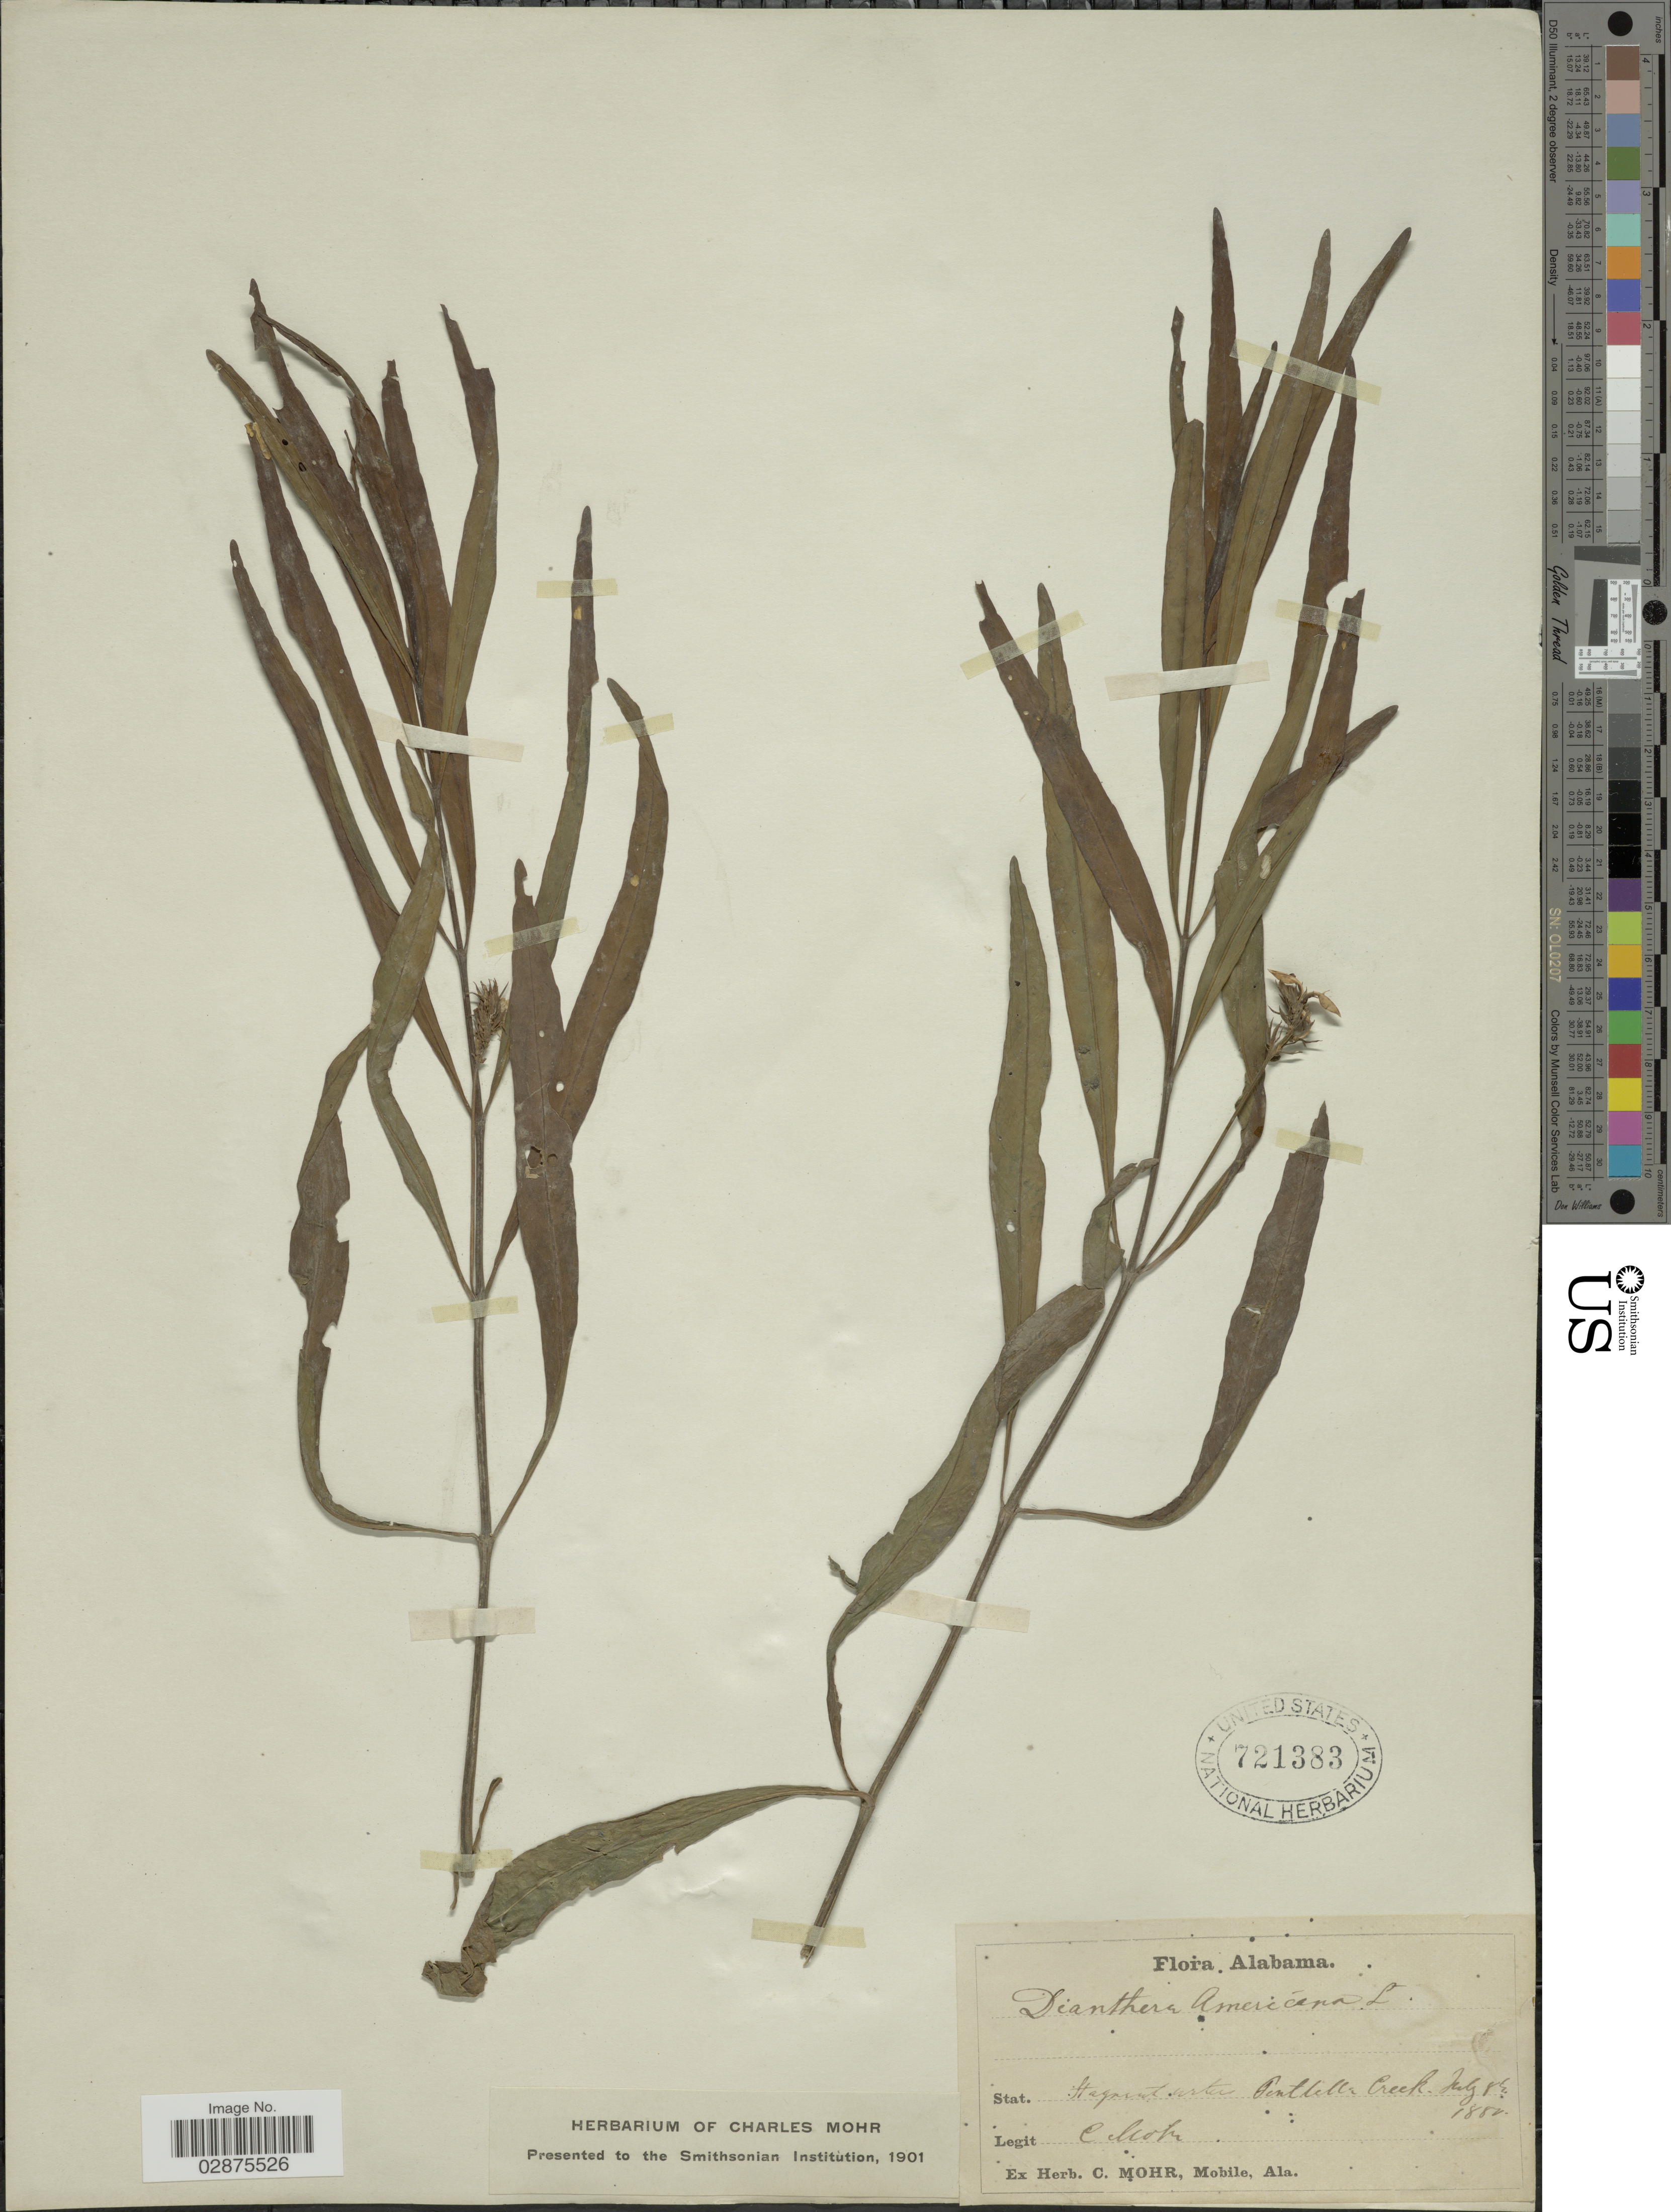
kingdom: Plantae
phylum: Tracheophyta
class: Magnoliopsida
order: Lamiales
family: Acanthaceae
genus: Justicia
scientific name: Justicia americana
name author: (L.) Vahl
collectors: C. T. Mohr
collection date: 1880-07-08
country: United States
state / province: Alabama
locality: Stat. Pentlella Creek.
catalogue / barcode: US 721383